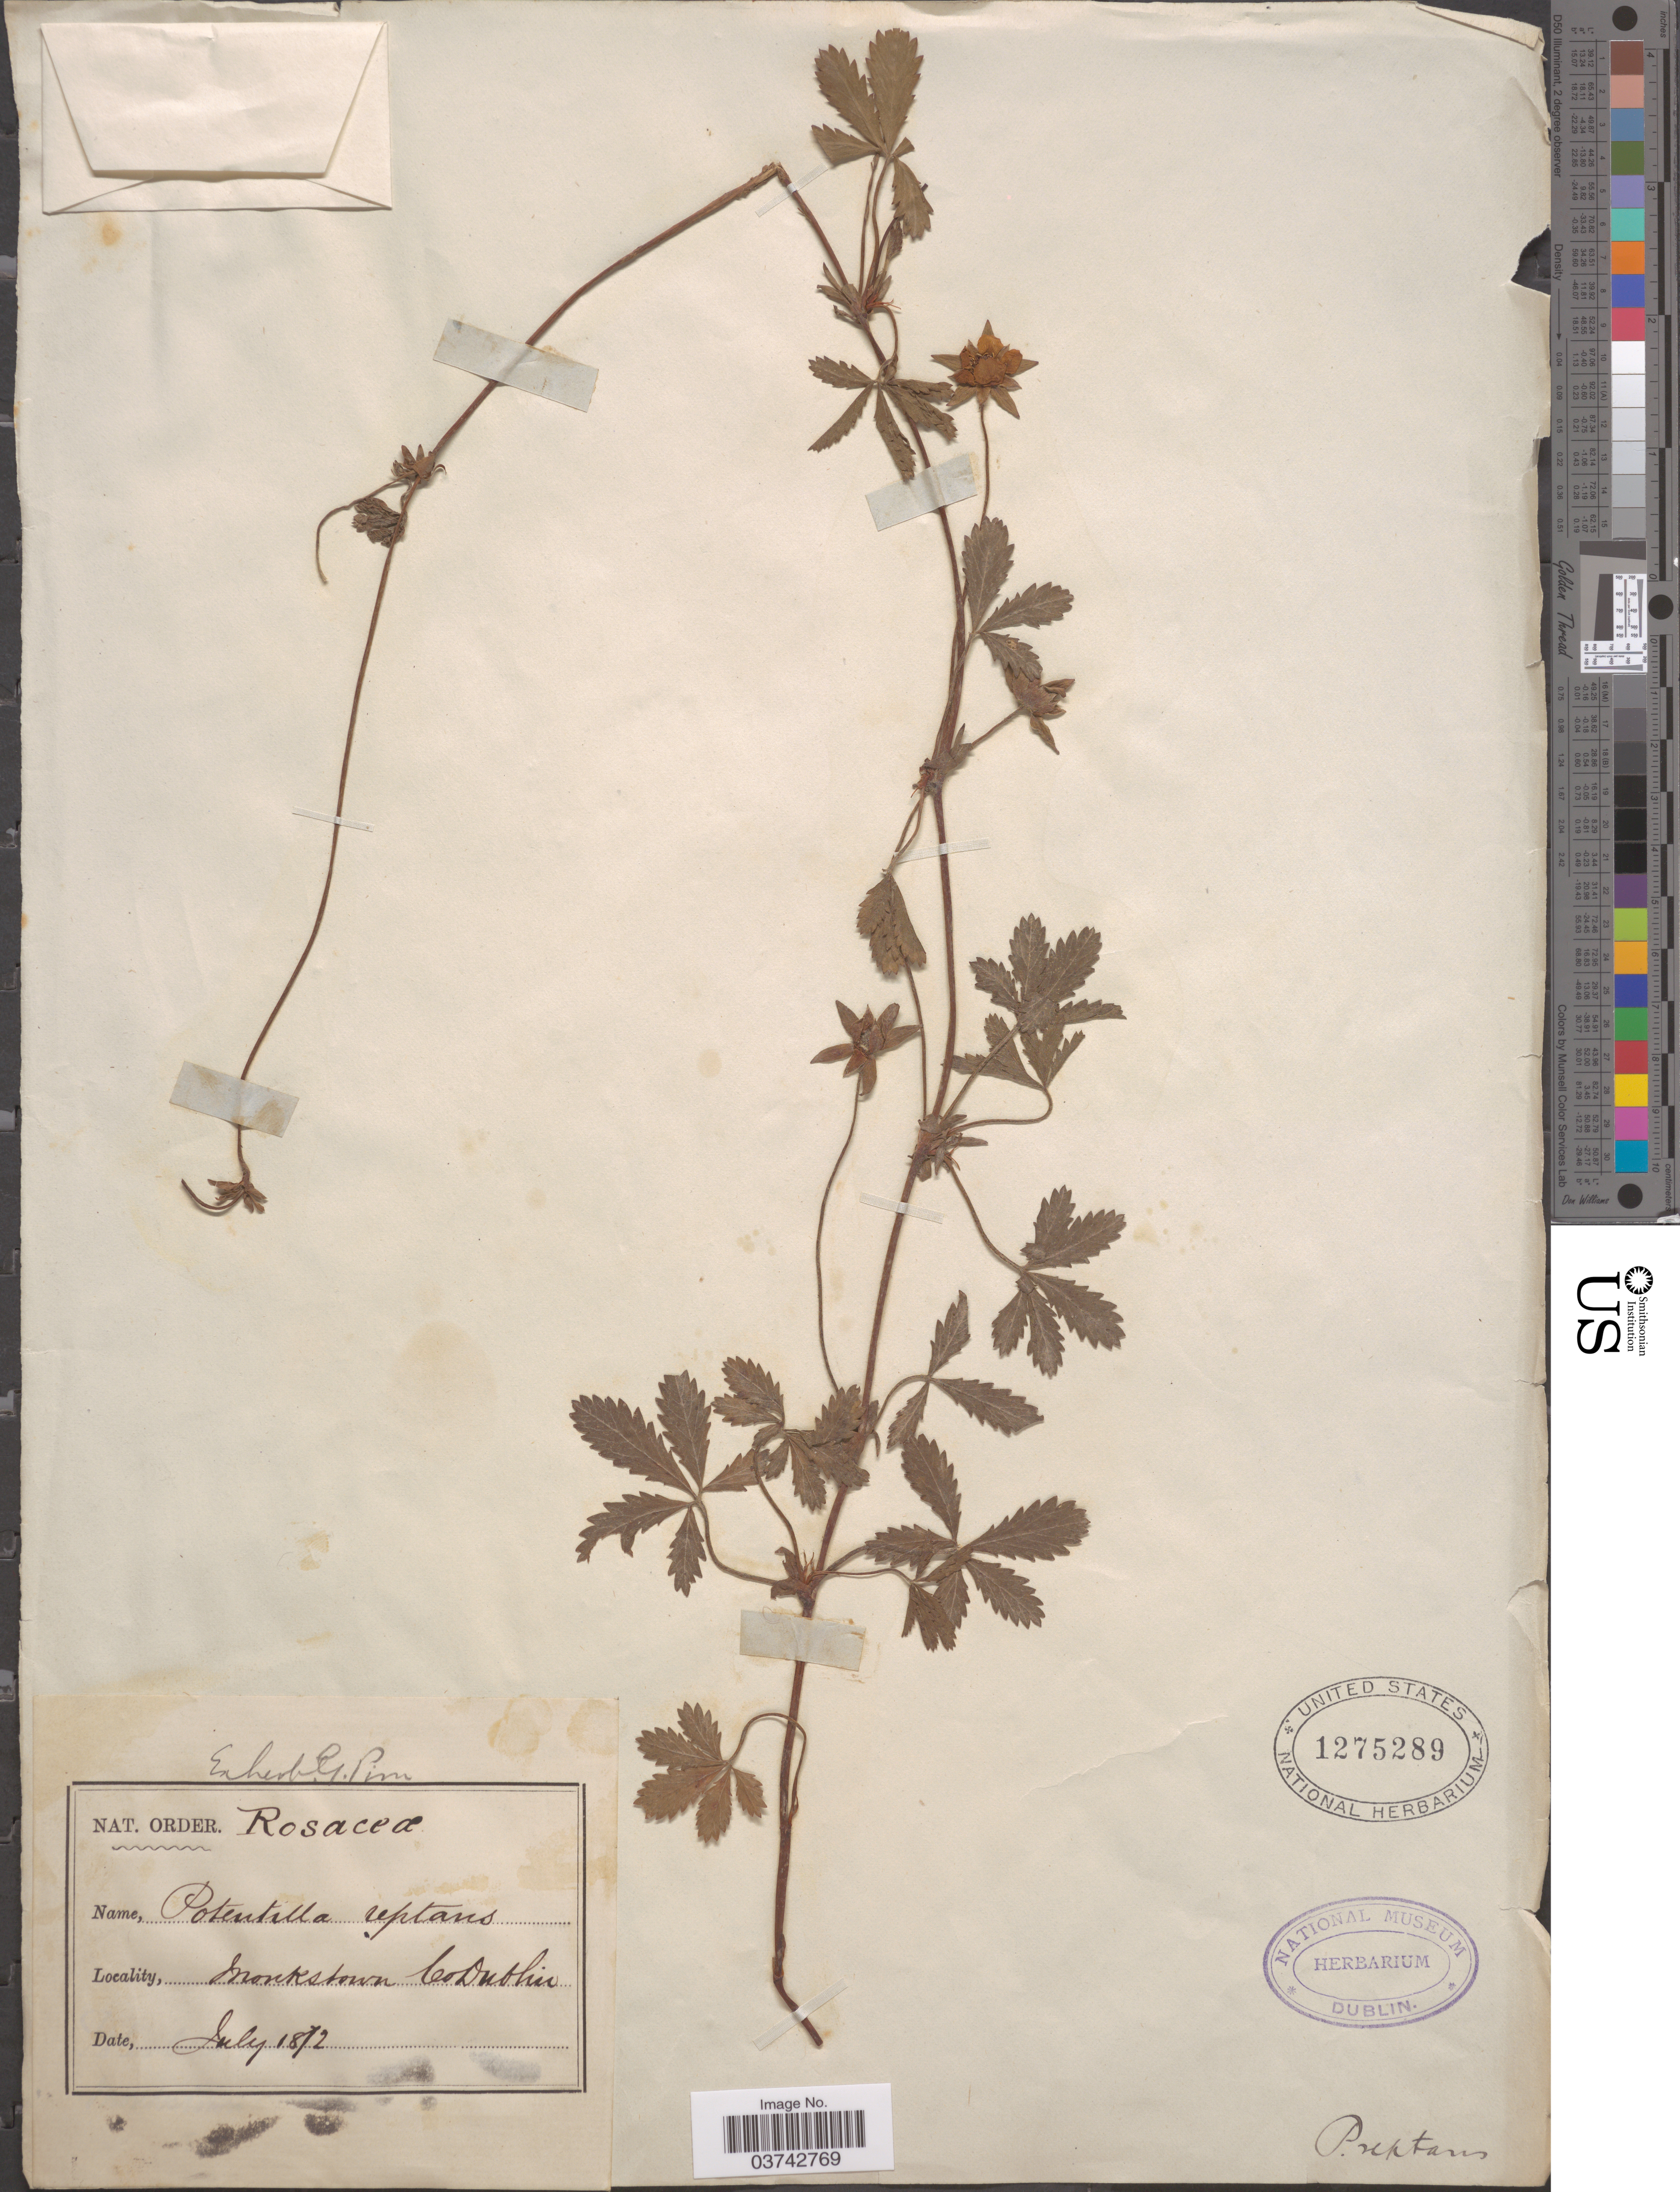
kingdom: Plantae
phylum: Tracheophyta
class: Magnoliopsida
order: Rosales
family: Rosaceae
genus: Potentilla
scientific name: Potentilla reptans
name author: L.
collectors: Ex Herb. G. Pim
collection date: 1872-07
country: Ireland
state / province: Leinster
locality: Monkstown Co. Dublin.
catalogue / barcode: US 1275289